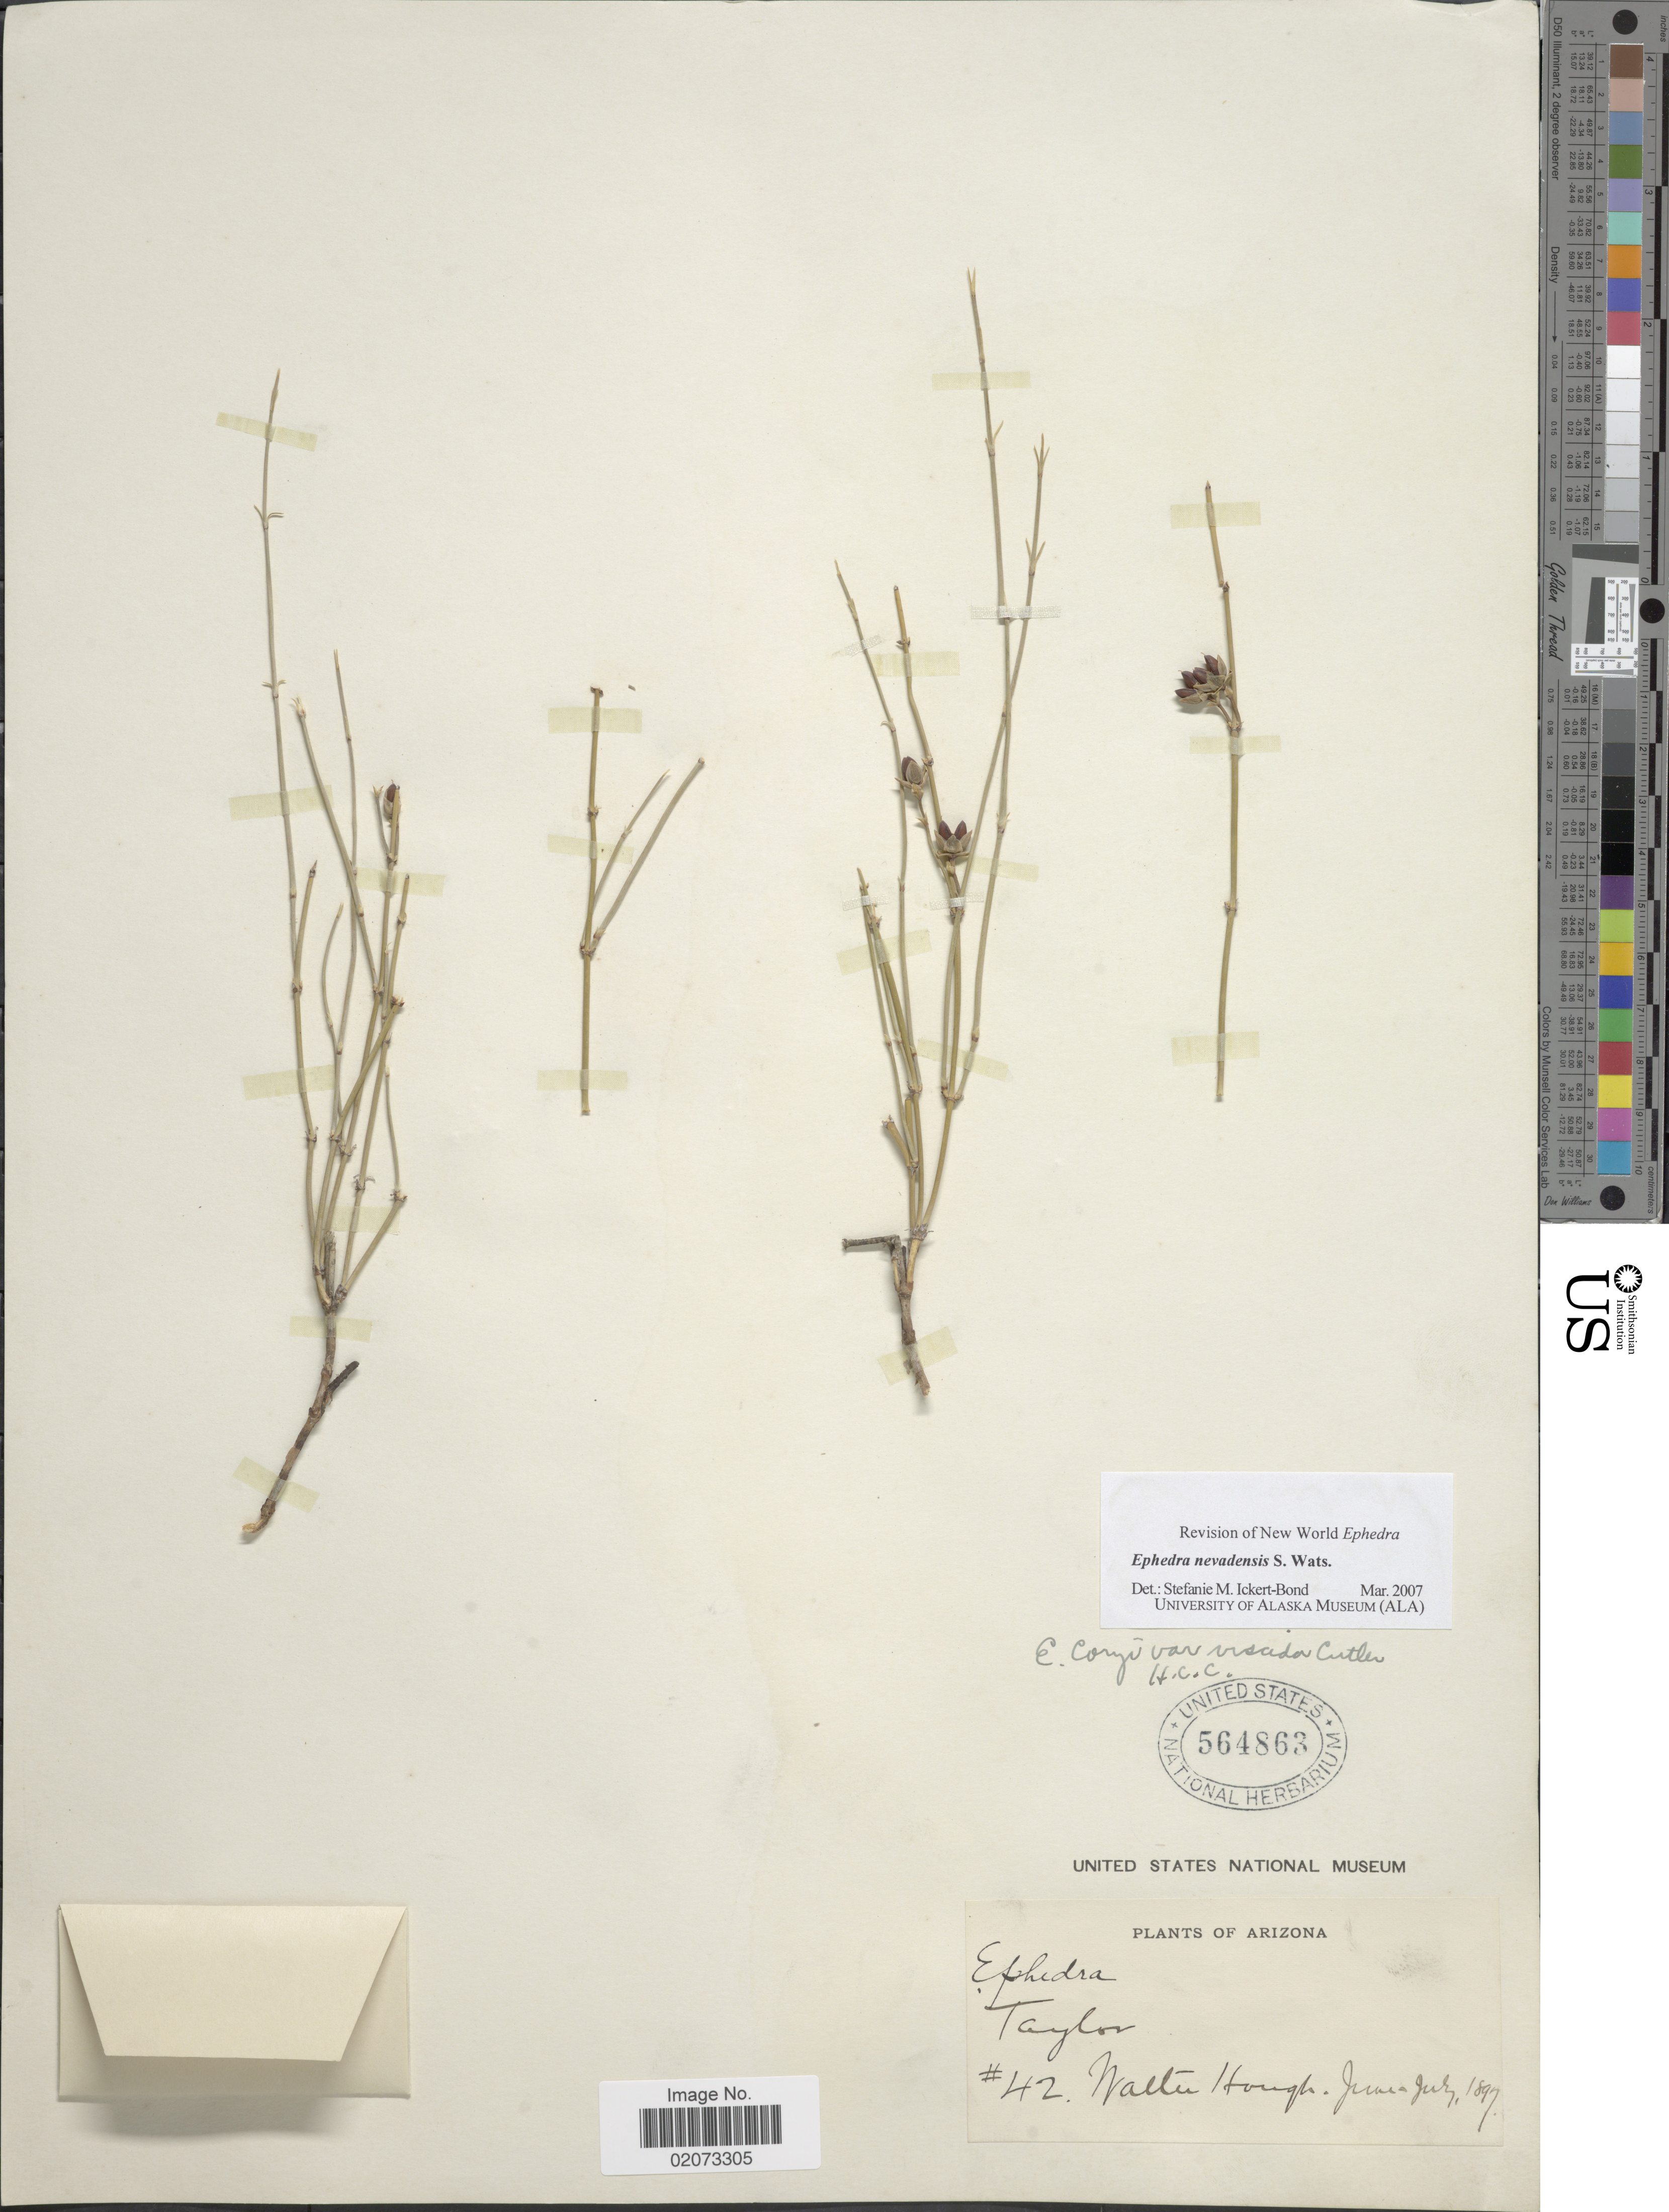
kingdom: Plantae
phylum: Tracheophyta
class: Gnetopsida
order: Ephedrales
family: Ephedraceae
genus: Ephedra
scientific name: Ephedra nevadensis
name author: S. Watson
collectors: W. Hough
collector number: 42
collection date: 1897-06/1897-07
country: United States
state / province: Arizona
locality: Taylor. Arizona.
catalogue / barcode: US 564863